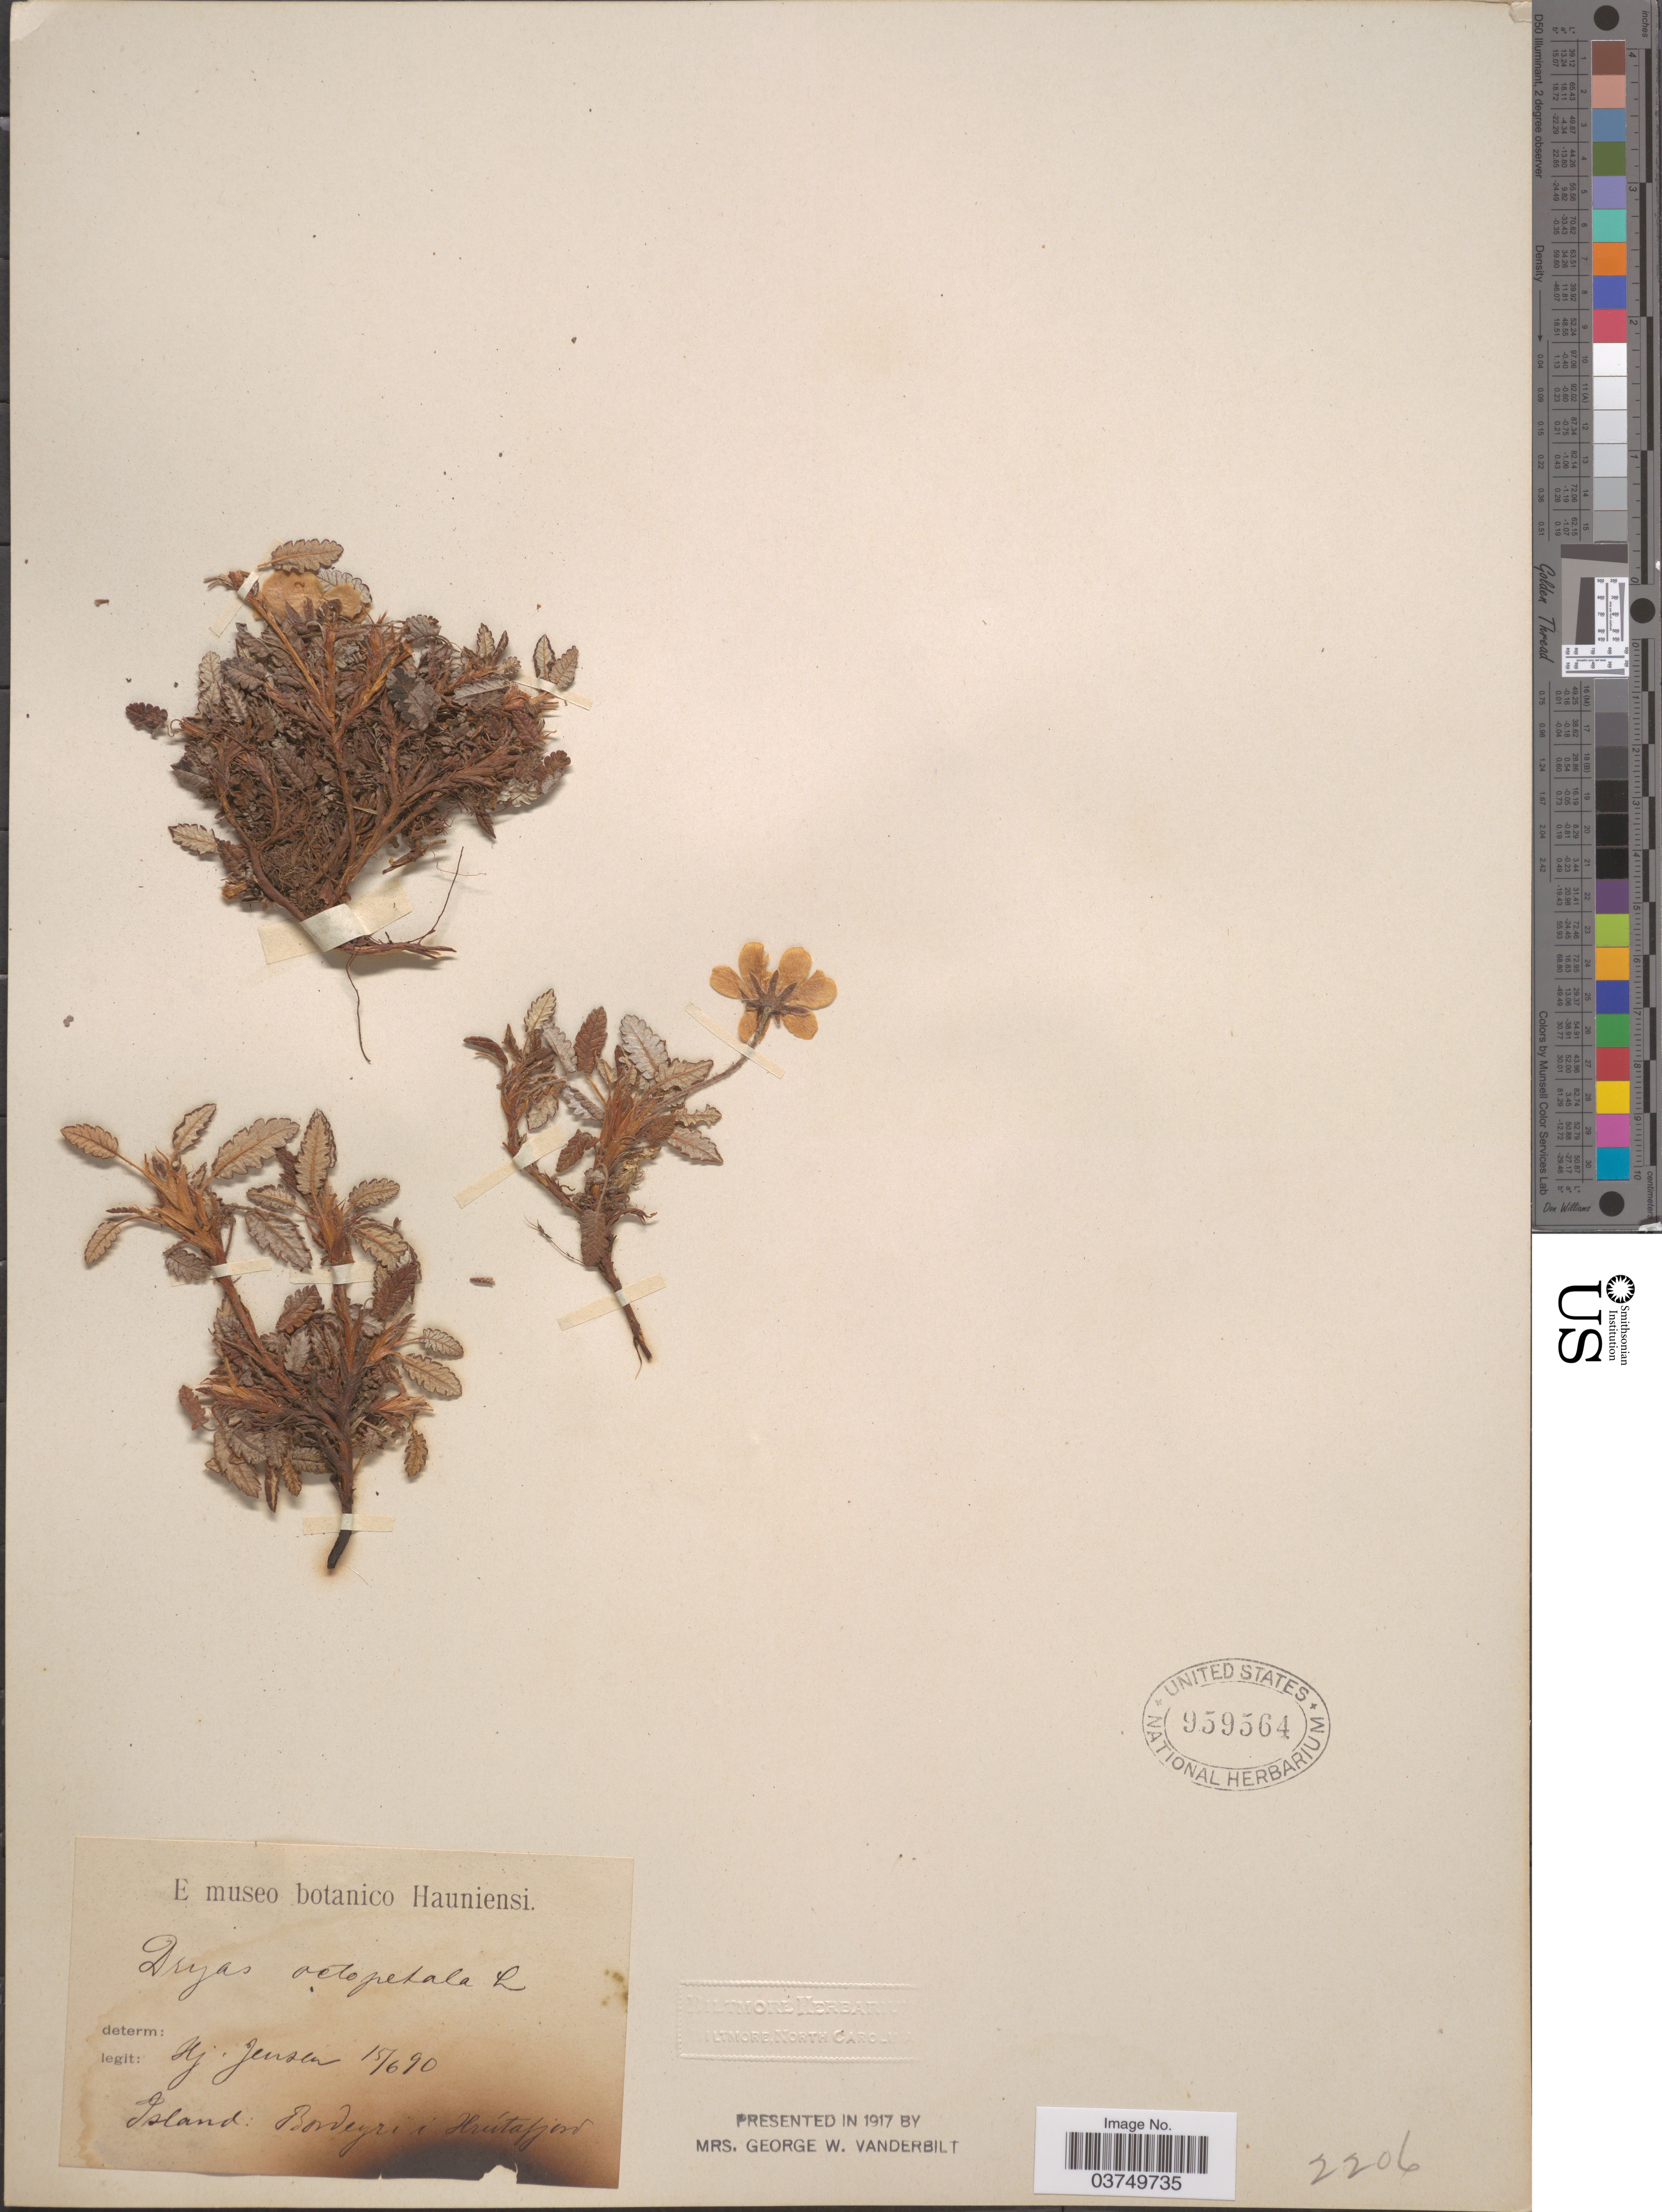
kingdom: Plantae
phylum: Tracheophyta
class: Magnoliopsida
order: Rosales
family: Rosaceae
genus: Dryas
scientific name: Dryas octopetala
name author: L.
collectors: H. Jensen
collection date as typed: Transcribed d/m/y: 15/6/90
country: Iceland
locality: Island: Bordeyri i Hrútafjörð.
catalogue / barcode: US 959564